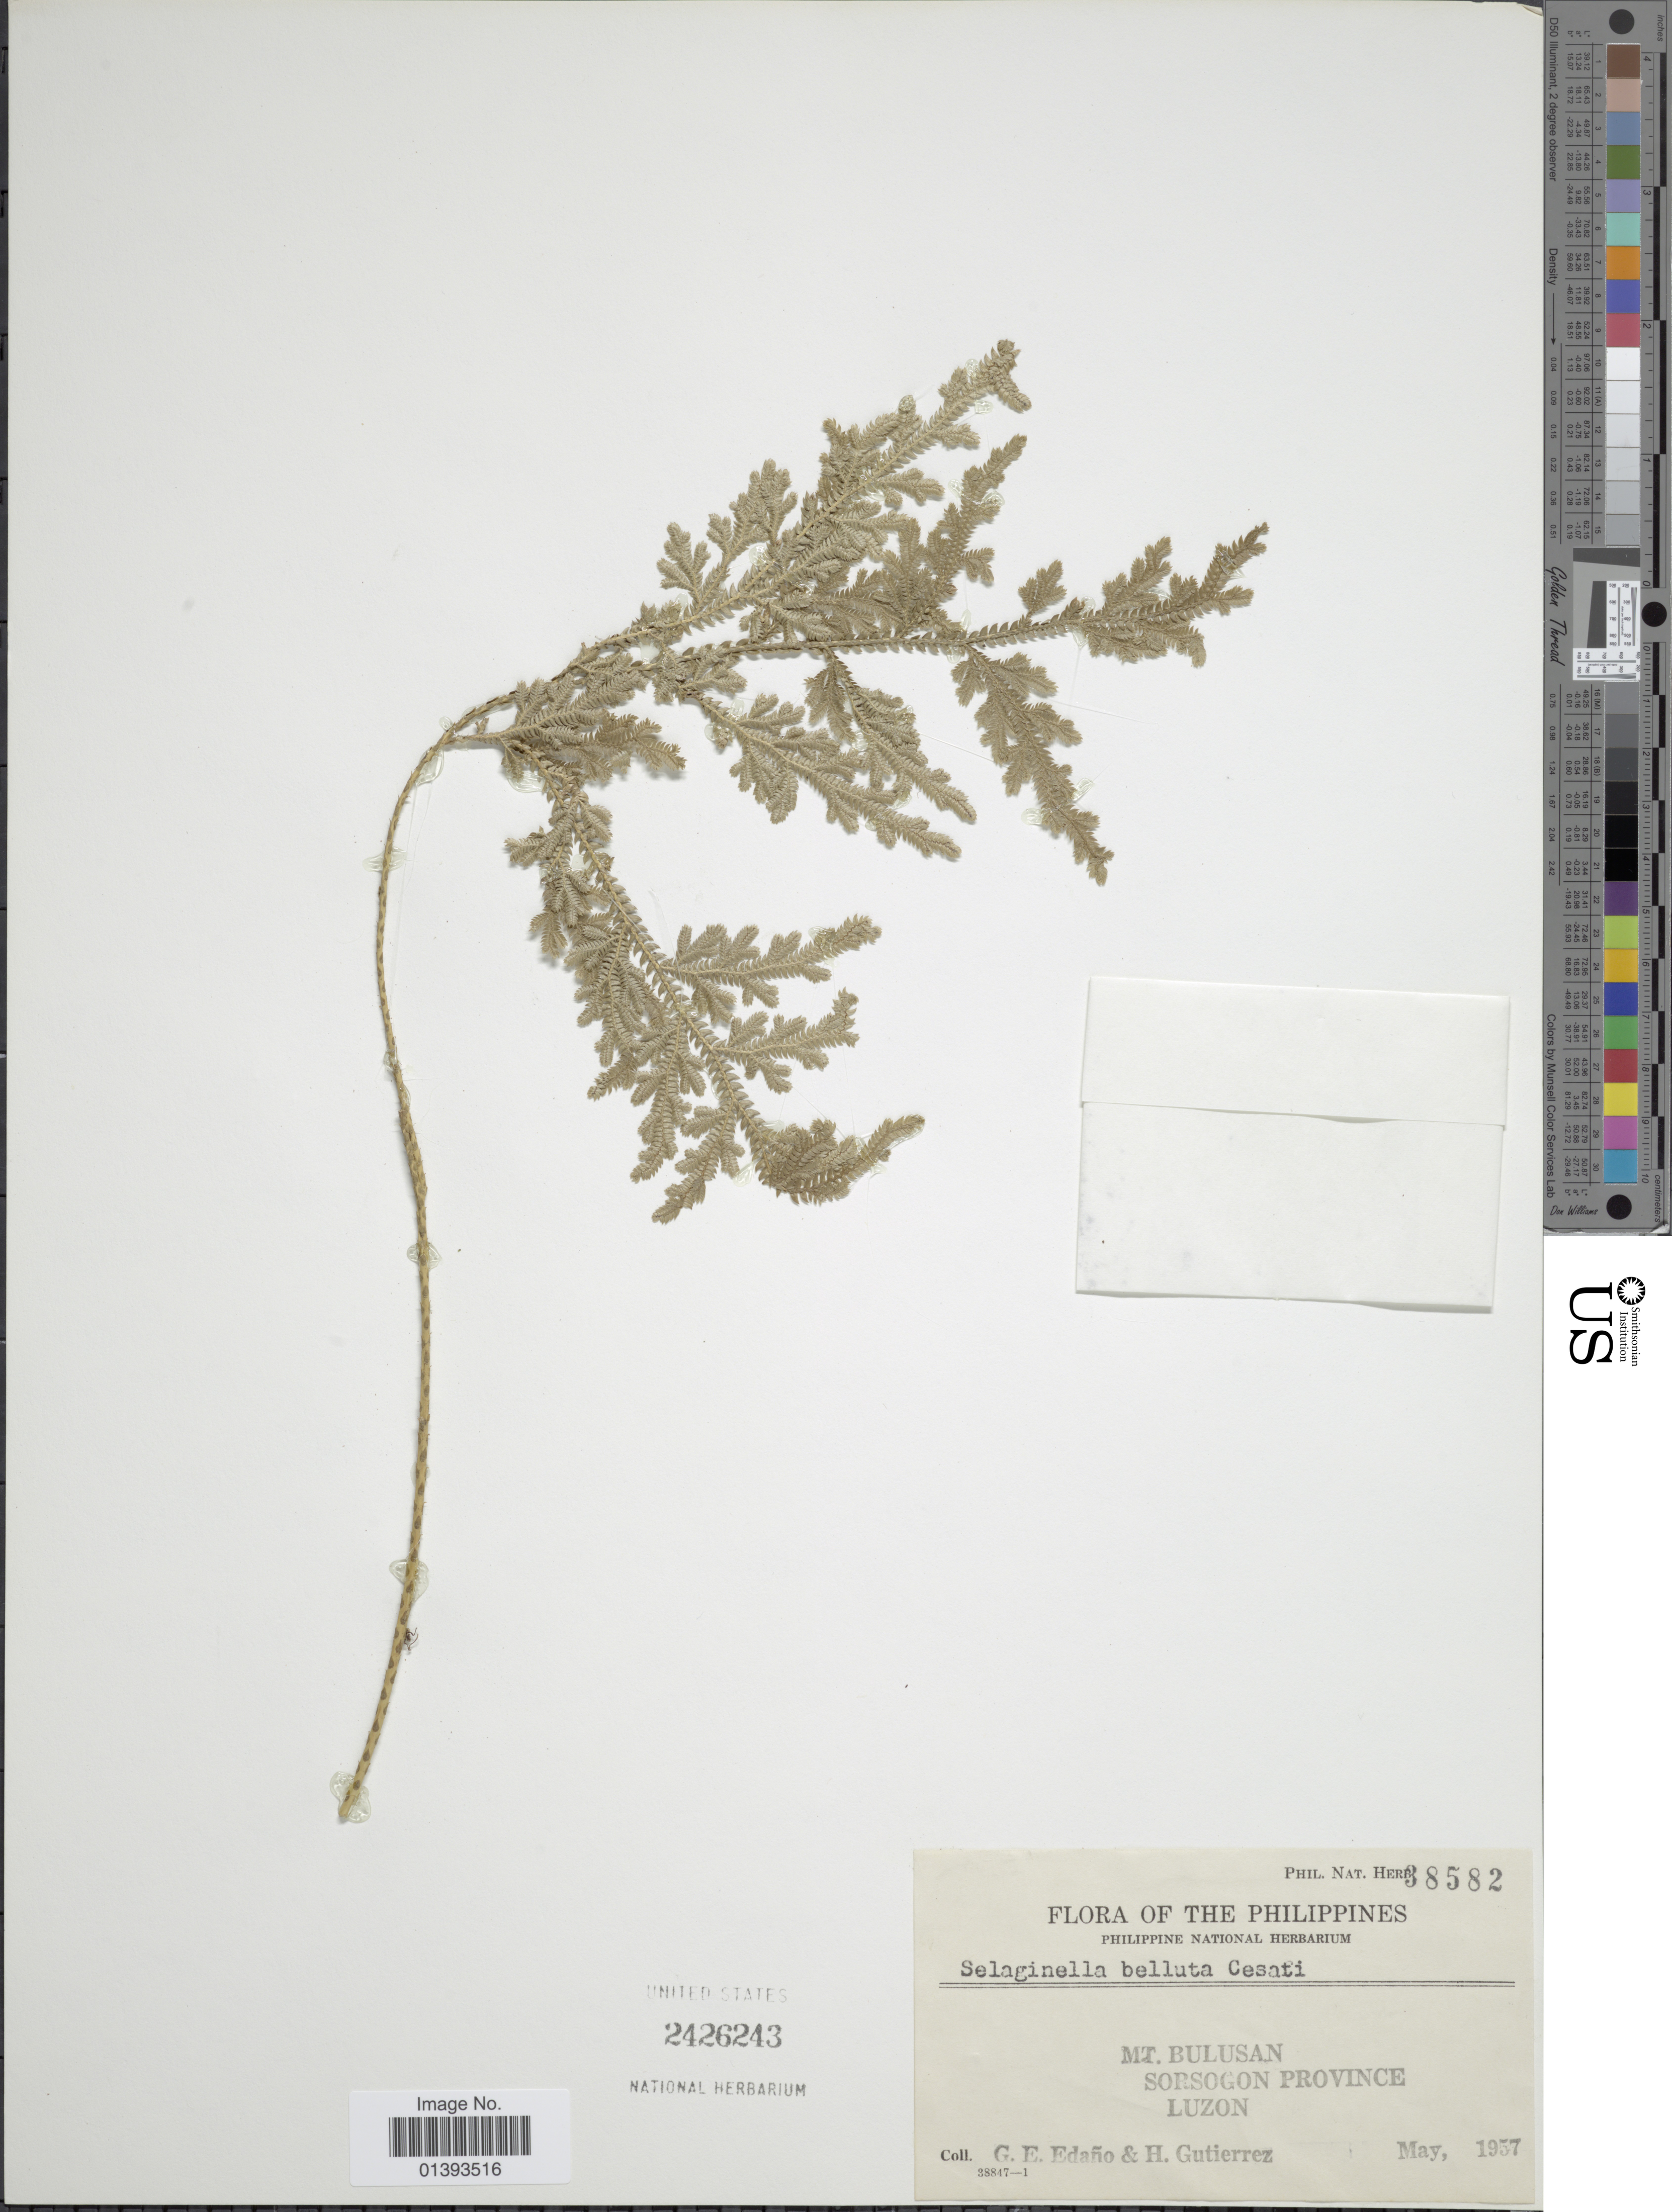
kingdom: Plantae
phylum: Tracheophyta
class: Lycopodiopsida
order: Selaginellales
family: Selaginellaceae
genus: Selaginella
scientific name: Selaginella bellula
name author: Cesati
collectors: G. E. Edaño & H. Gutierrez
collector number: Phil. Nat. Herb. 38582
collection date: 1957-05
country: Philippines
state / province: Central Luzon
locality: Mt. Bulusan, Sorsogon Province, Luzon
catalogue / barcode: US 2426243